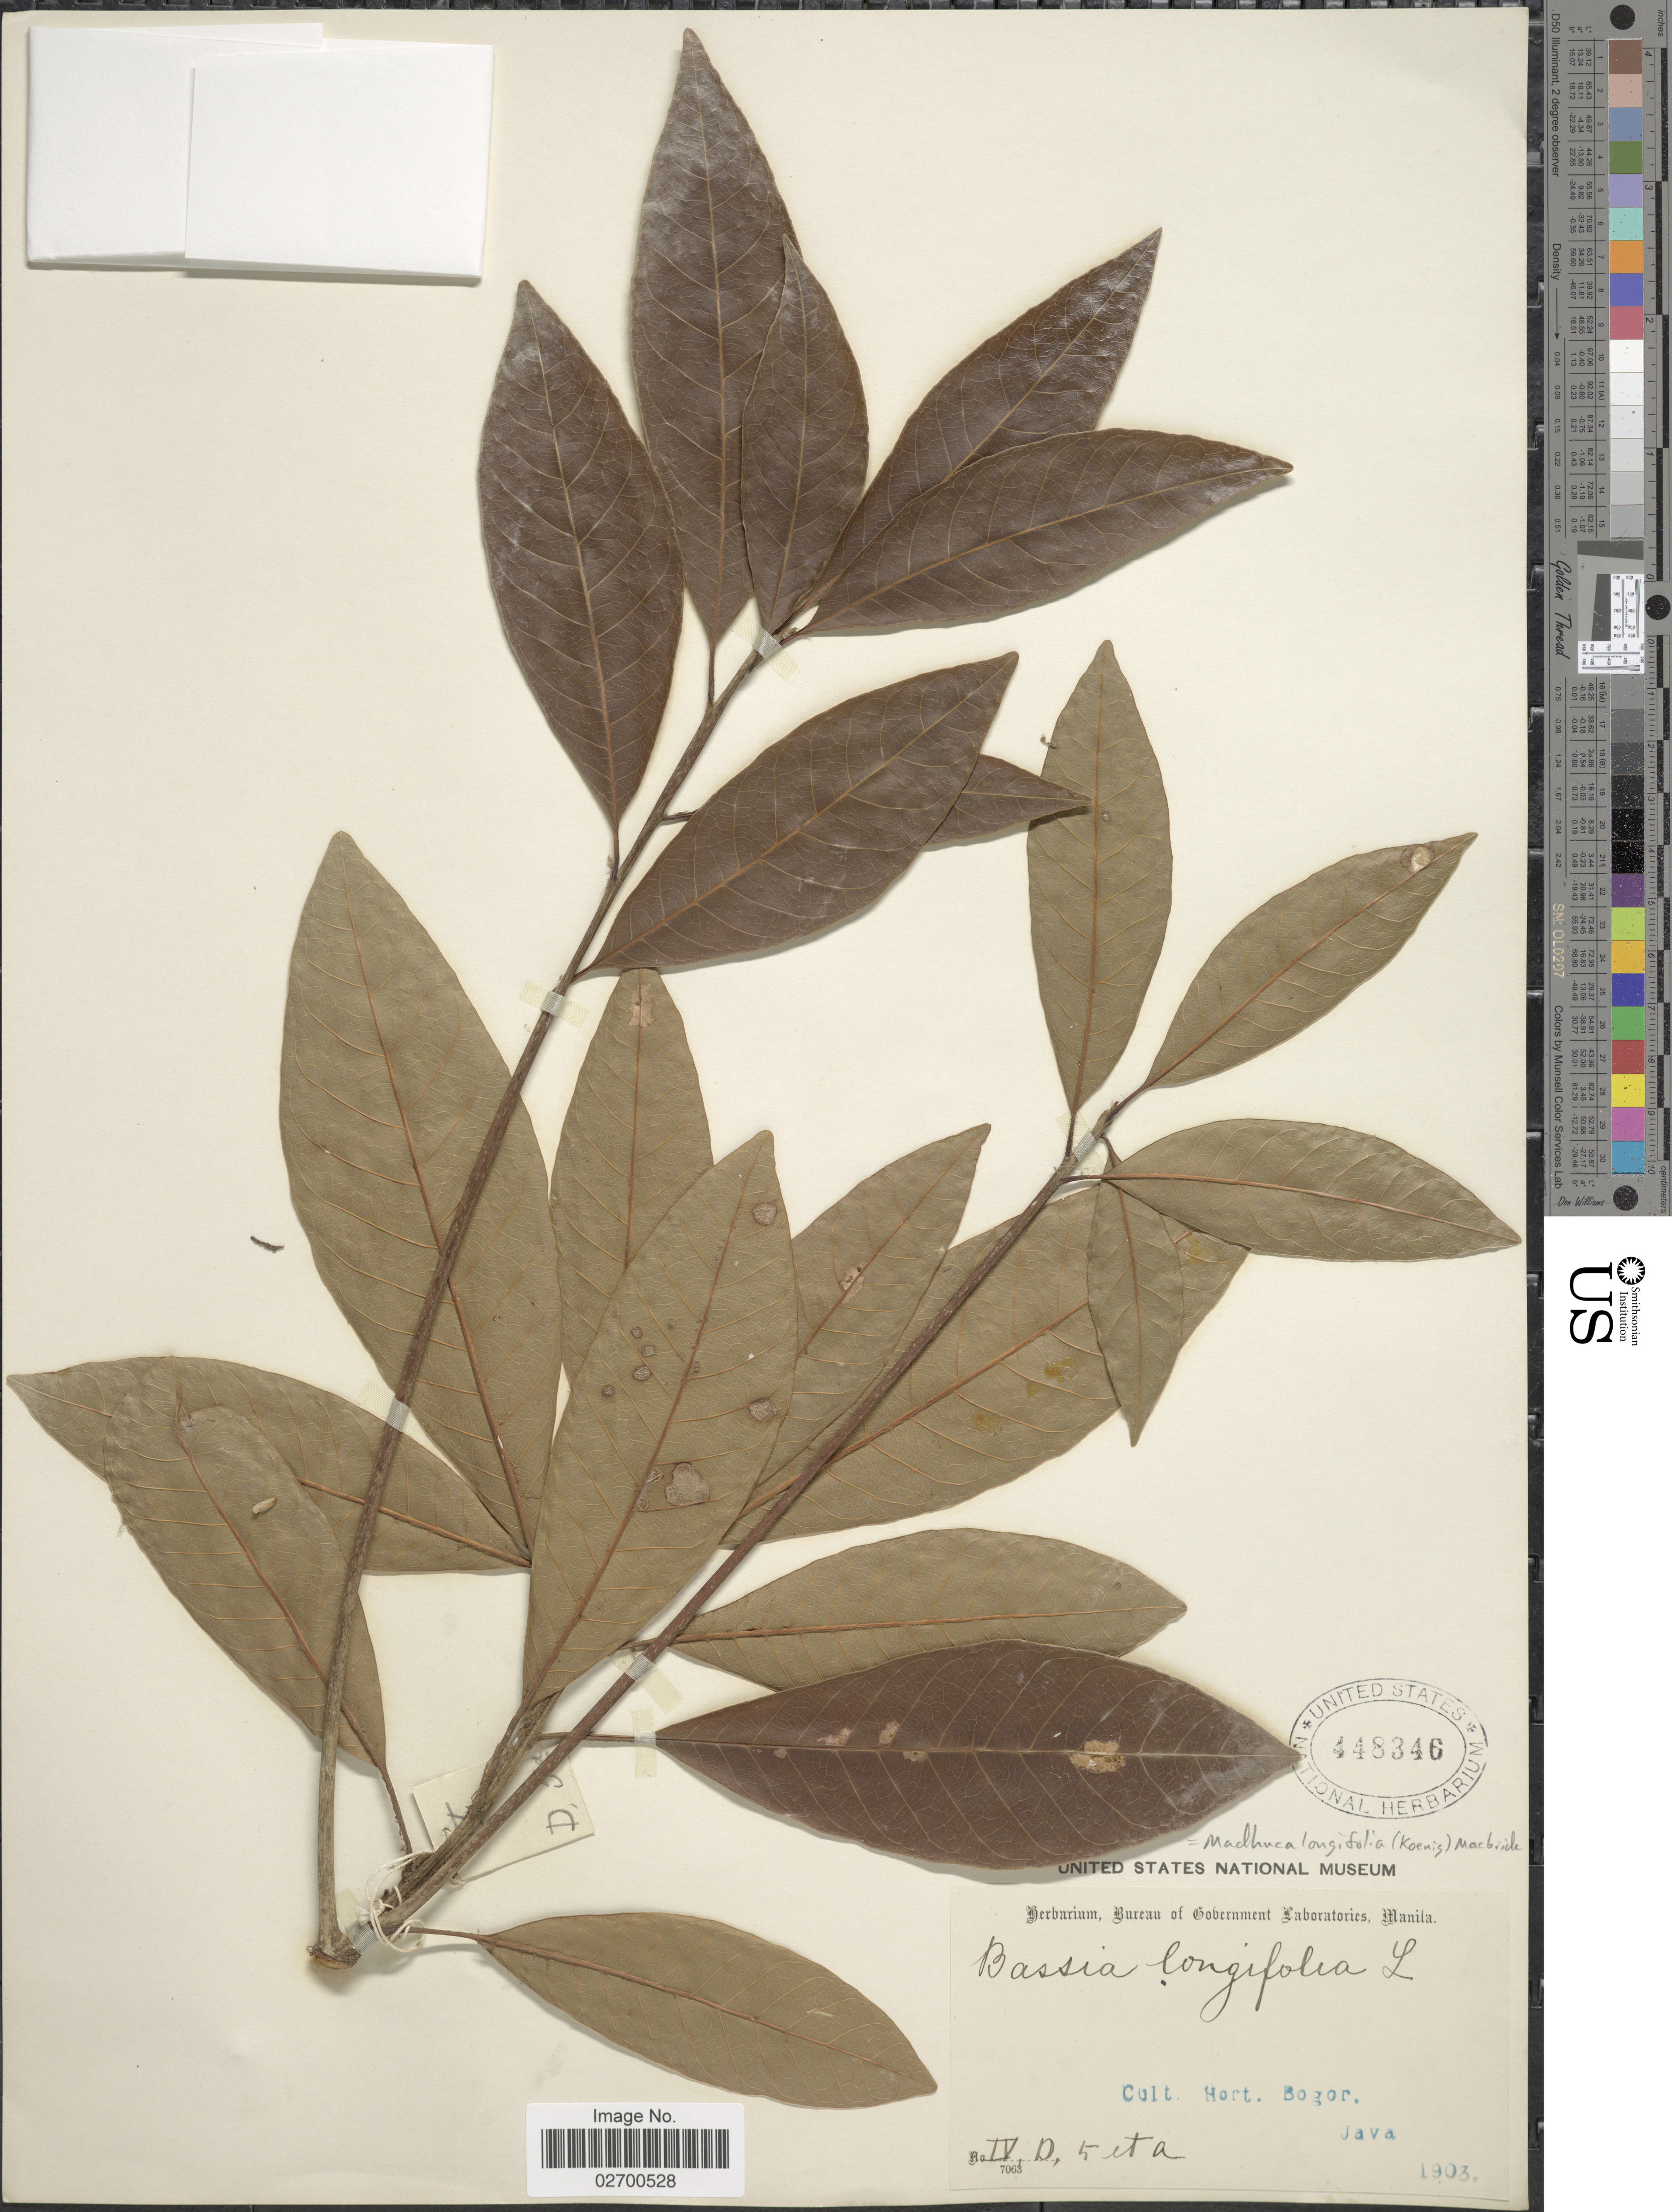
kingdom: Plantae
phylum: Tracheophyta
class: Magnoliopsida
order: Ericales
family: Sapotaceae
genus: Madhuca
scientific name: Madhuca longifolia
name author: (J. Koenig ex L.) J.F. Macbr.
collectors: Ex herb. Bureau of Government Laboratories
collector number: IV, D, 5 et a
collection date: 1903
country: Indonesia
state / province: Java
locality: Cult. Hort. Bogor, Java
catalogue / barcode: US 448346